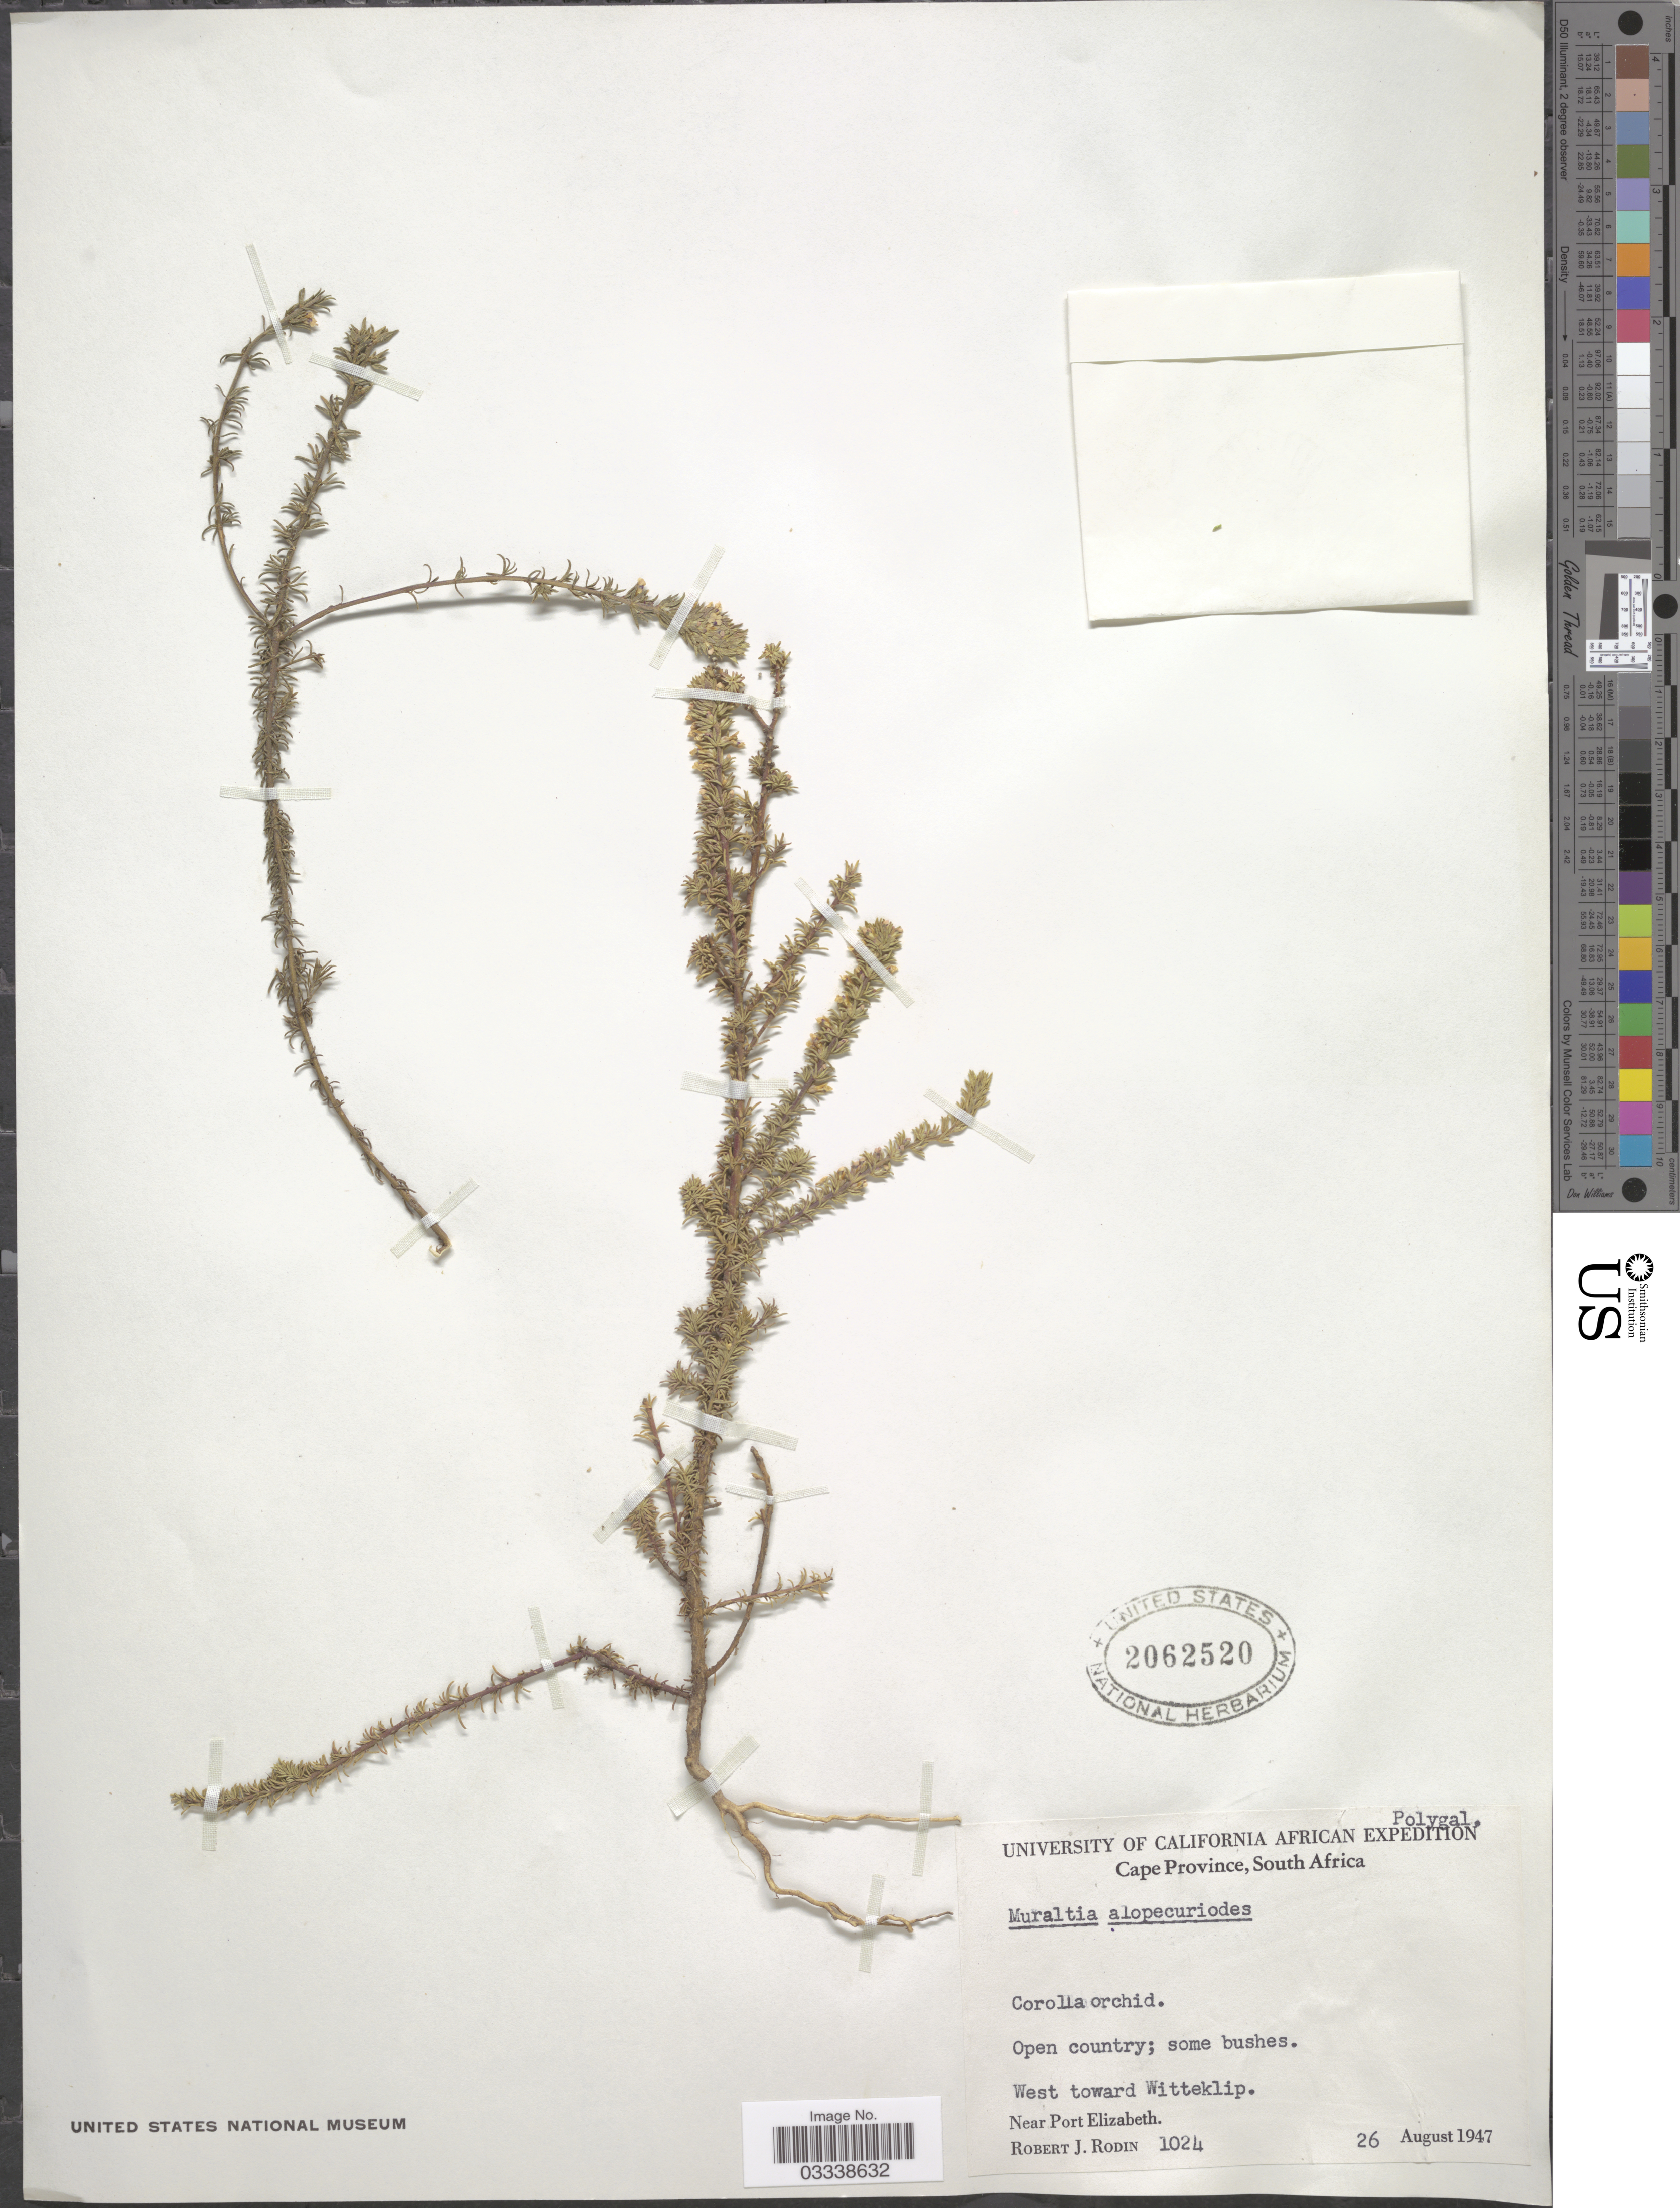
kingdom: Plantae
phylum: Tracheophyta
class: Magnoliopsida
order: Fabales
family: Polygalaceae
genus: Muraltia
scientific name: Muraltia alopecuroides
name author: (L.) DC.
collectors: R. J. Rodin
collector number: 1024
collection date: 1947-08-26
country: South Africa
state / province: Eastern Cape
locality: West toward Witteklip, Near Port Elizabeth.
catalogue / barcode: US 2062520